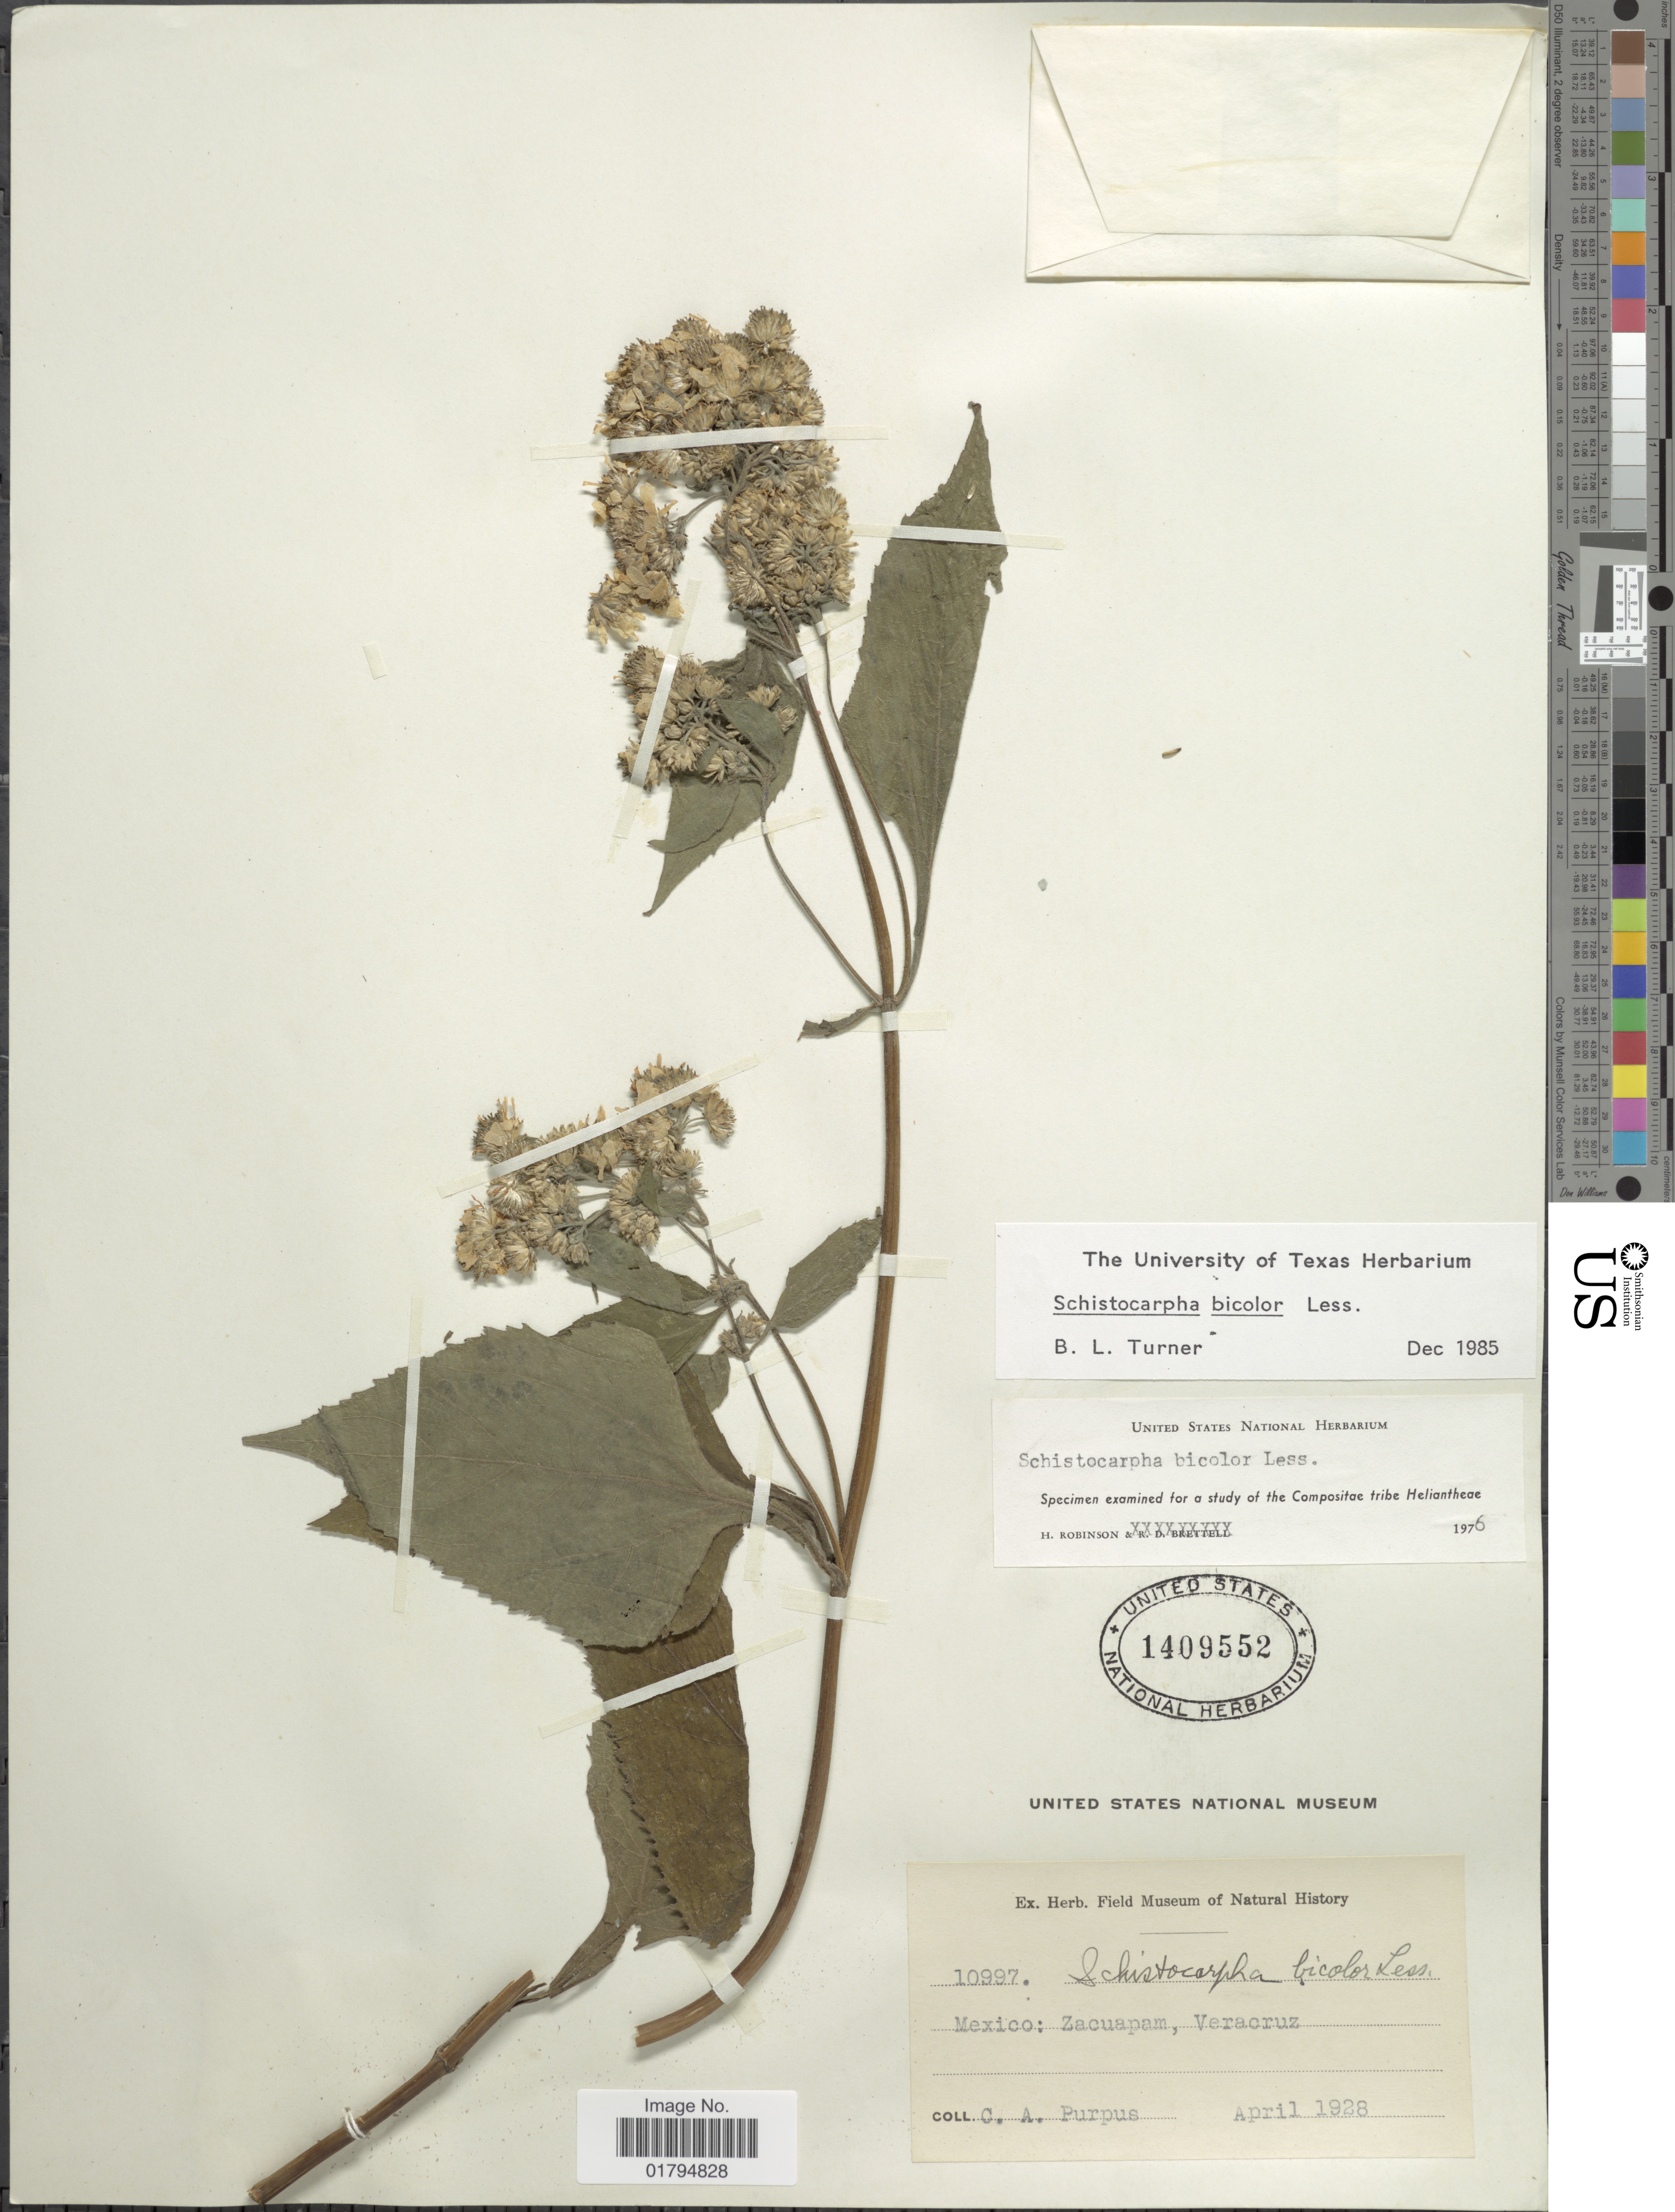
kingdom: Plantae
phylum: Tracheophyta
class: Magnoliopsida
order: Asterales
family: Asteraceae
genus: Schistocarpha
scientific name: Schistocarpha bicolor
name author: Less.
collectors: C. A. Purpus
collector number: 10997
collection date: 1928-04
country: Mexico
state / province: Veracruz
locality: Zacuapam.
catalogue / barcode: US 1409552